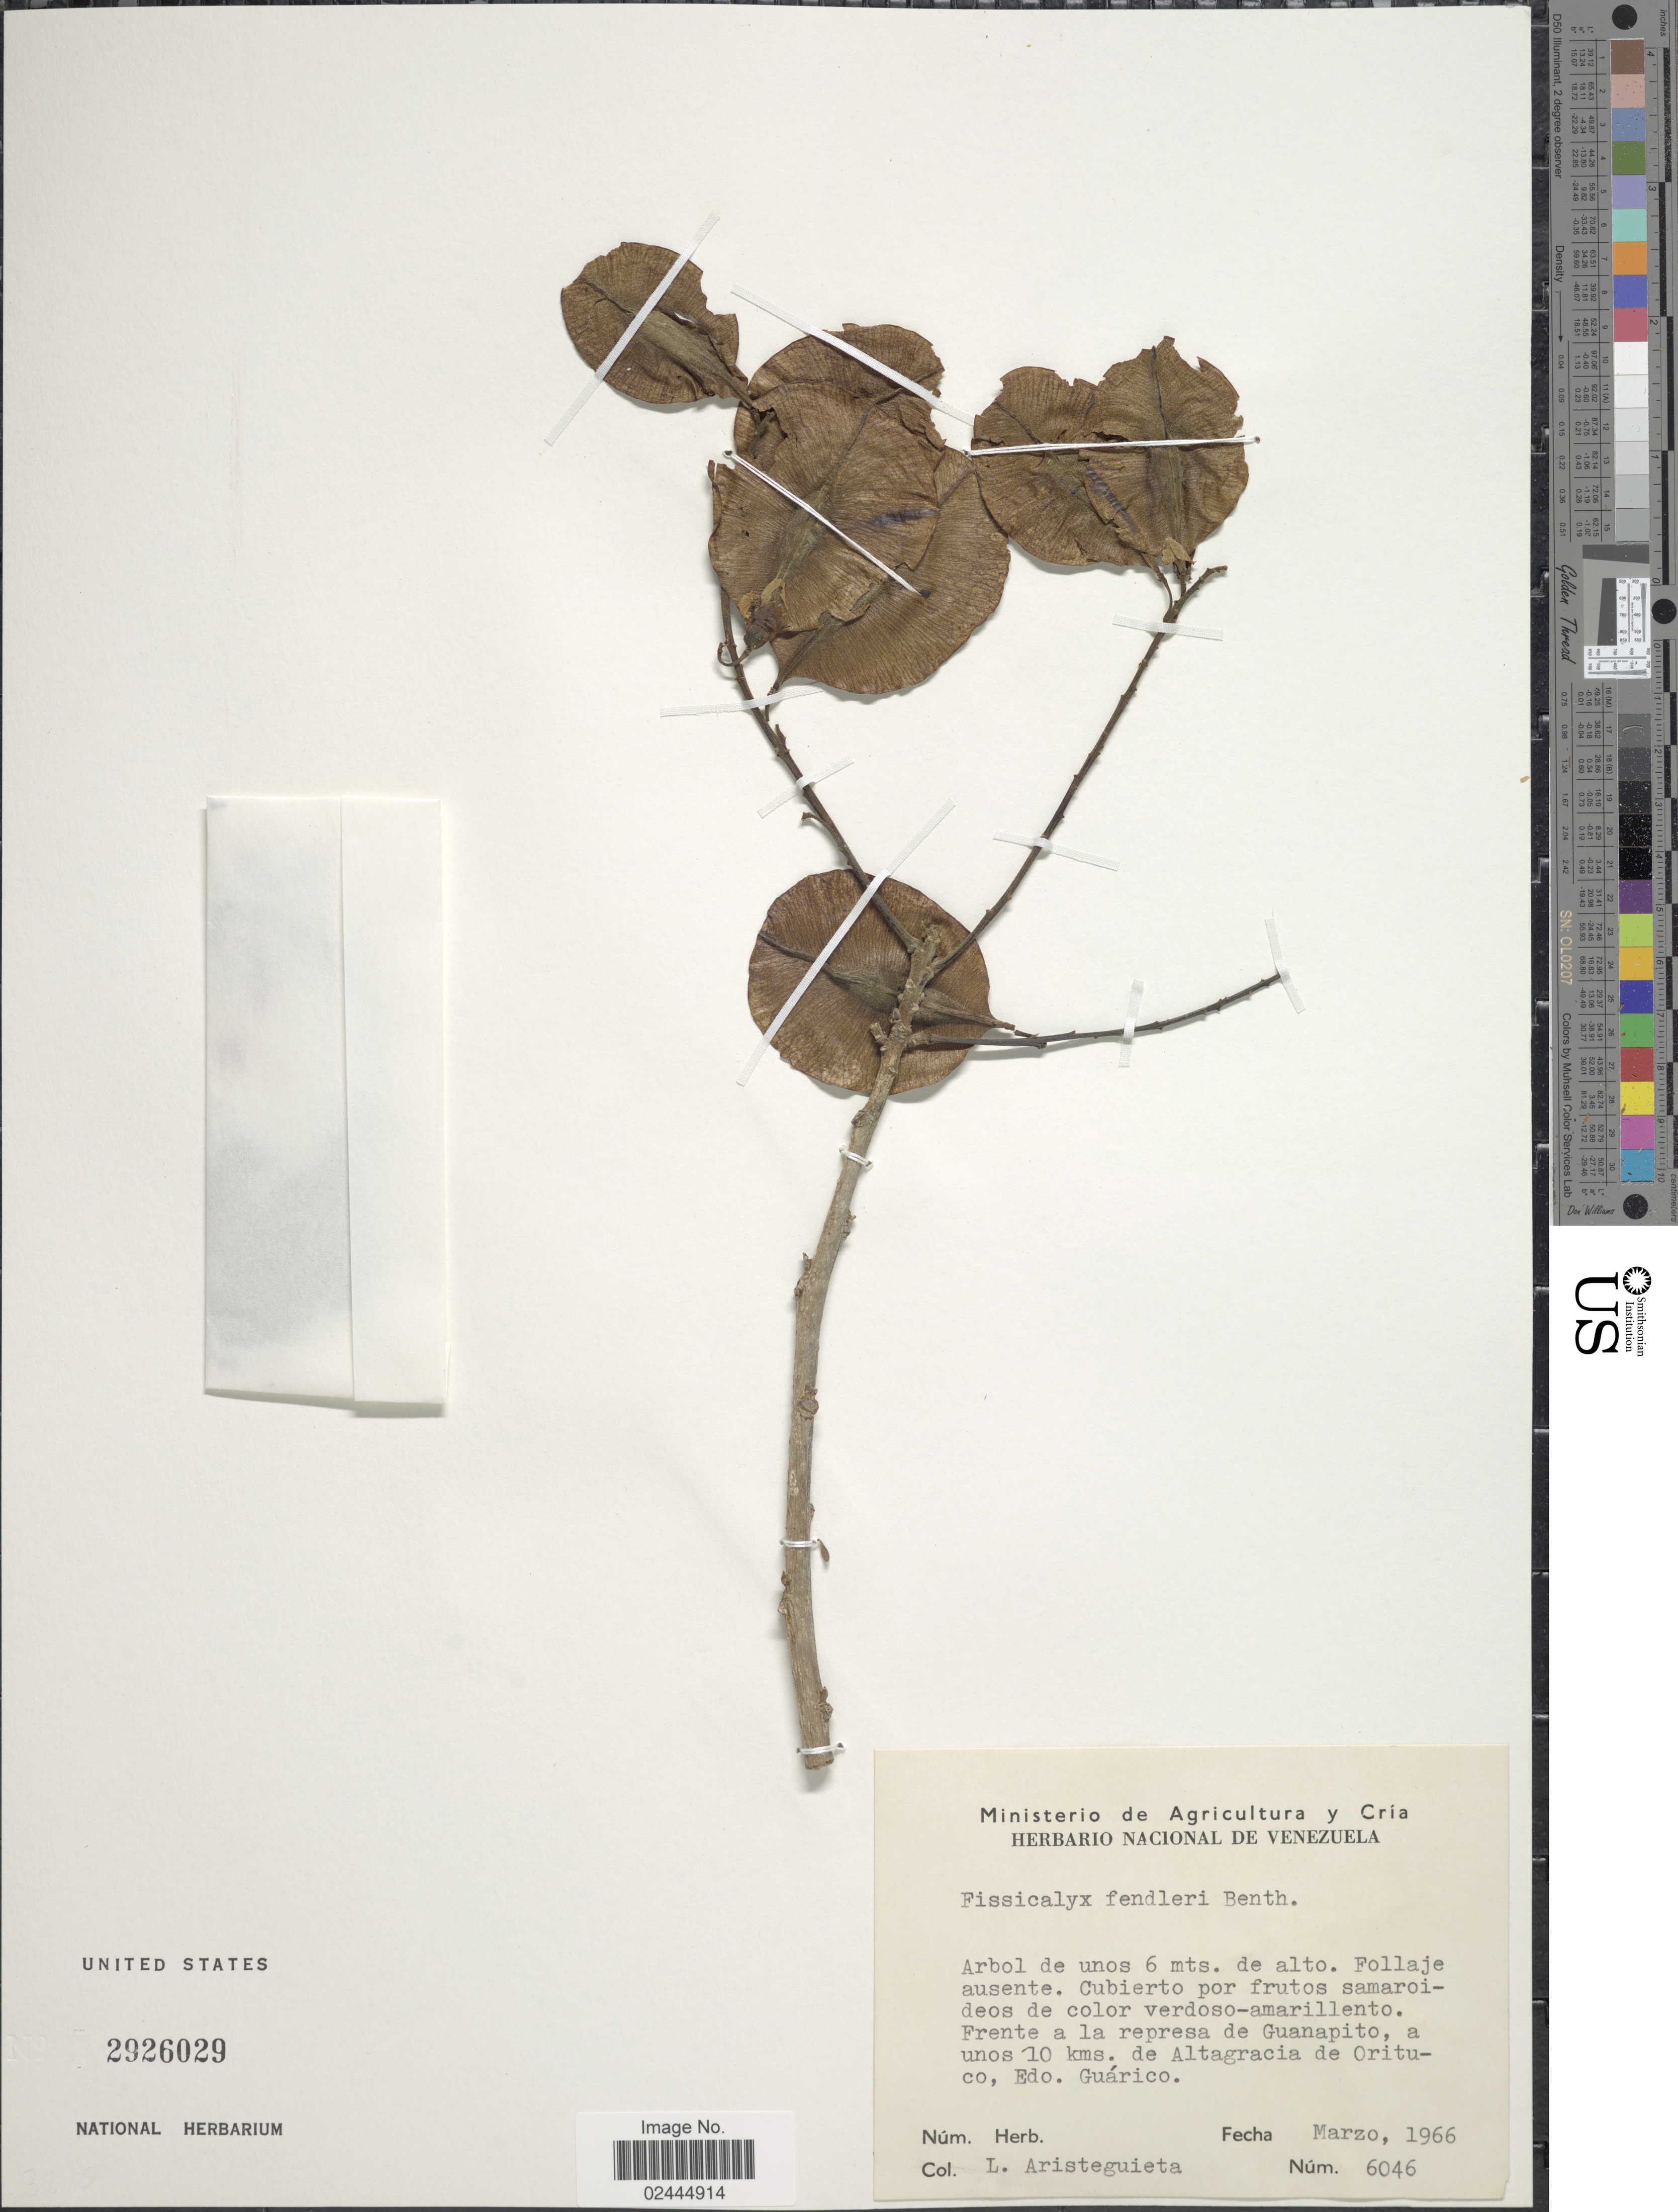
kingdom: Plantae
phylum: Tracheophyta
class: Magnoliopsida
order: Fabales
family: Fabaceae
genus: Fissicalyx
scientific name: Fissicalyx fendleri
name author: Benth.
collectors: L. Aristeguieta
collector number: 6046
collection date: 1966-03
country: Venezuela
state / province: Guárico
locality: Frente a la represa de Guanapito, a unos 10 kms. de Altagracia de Orituco, Edo. Guarico.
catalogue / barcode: US 2926029